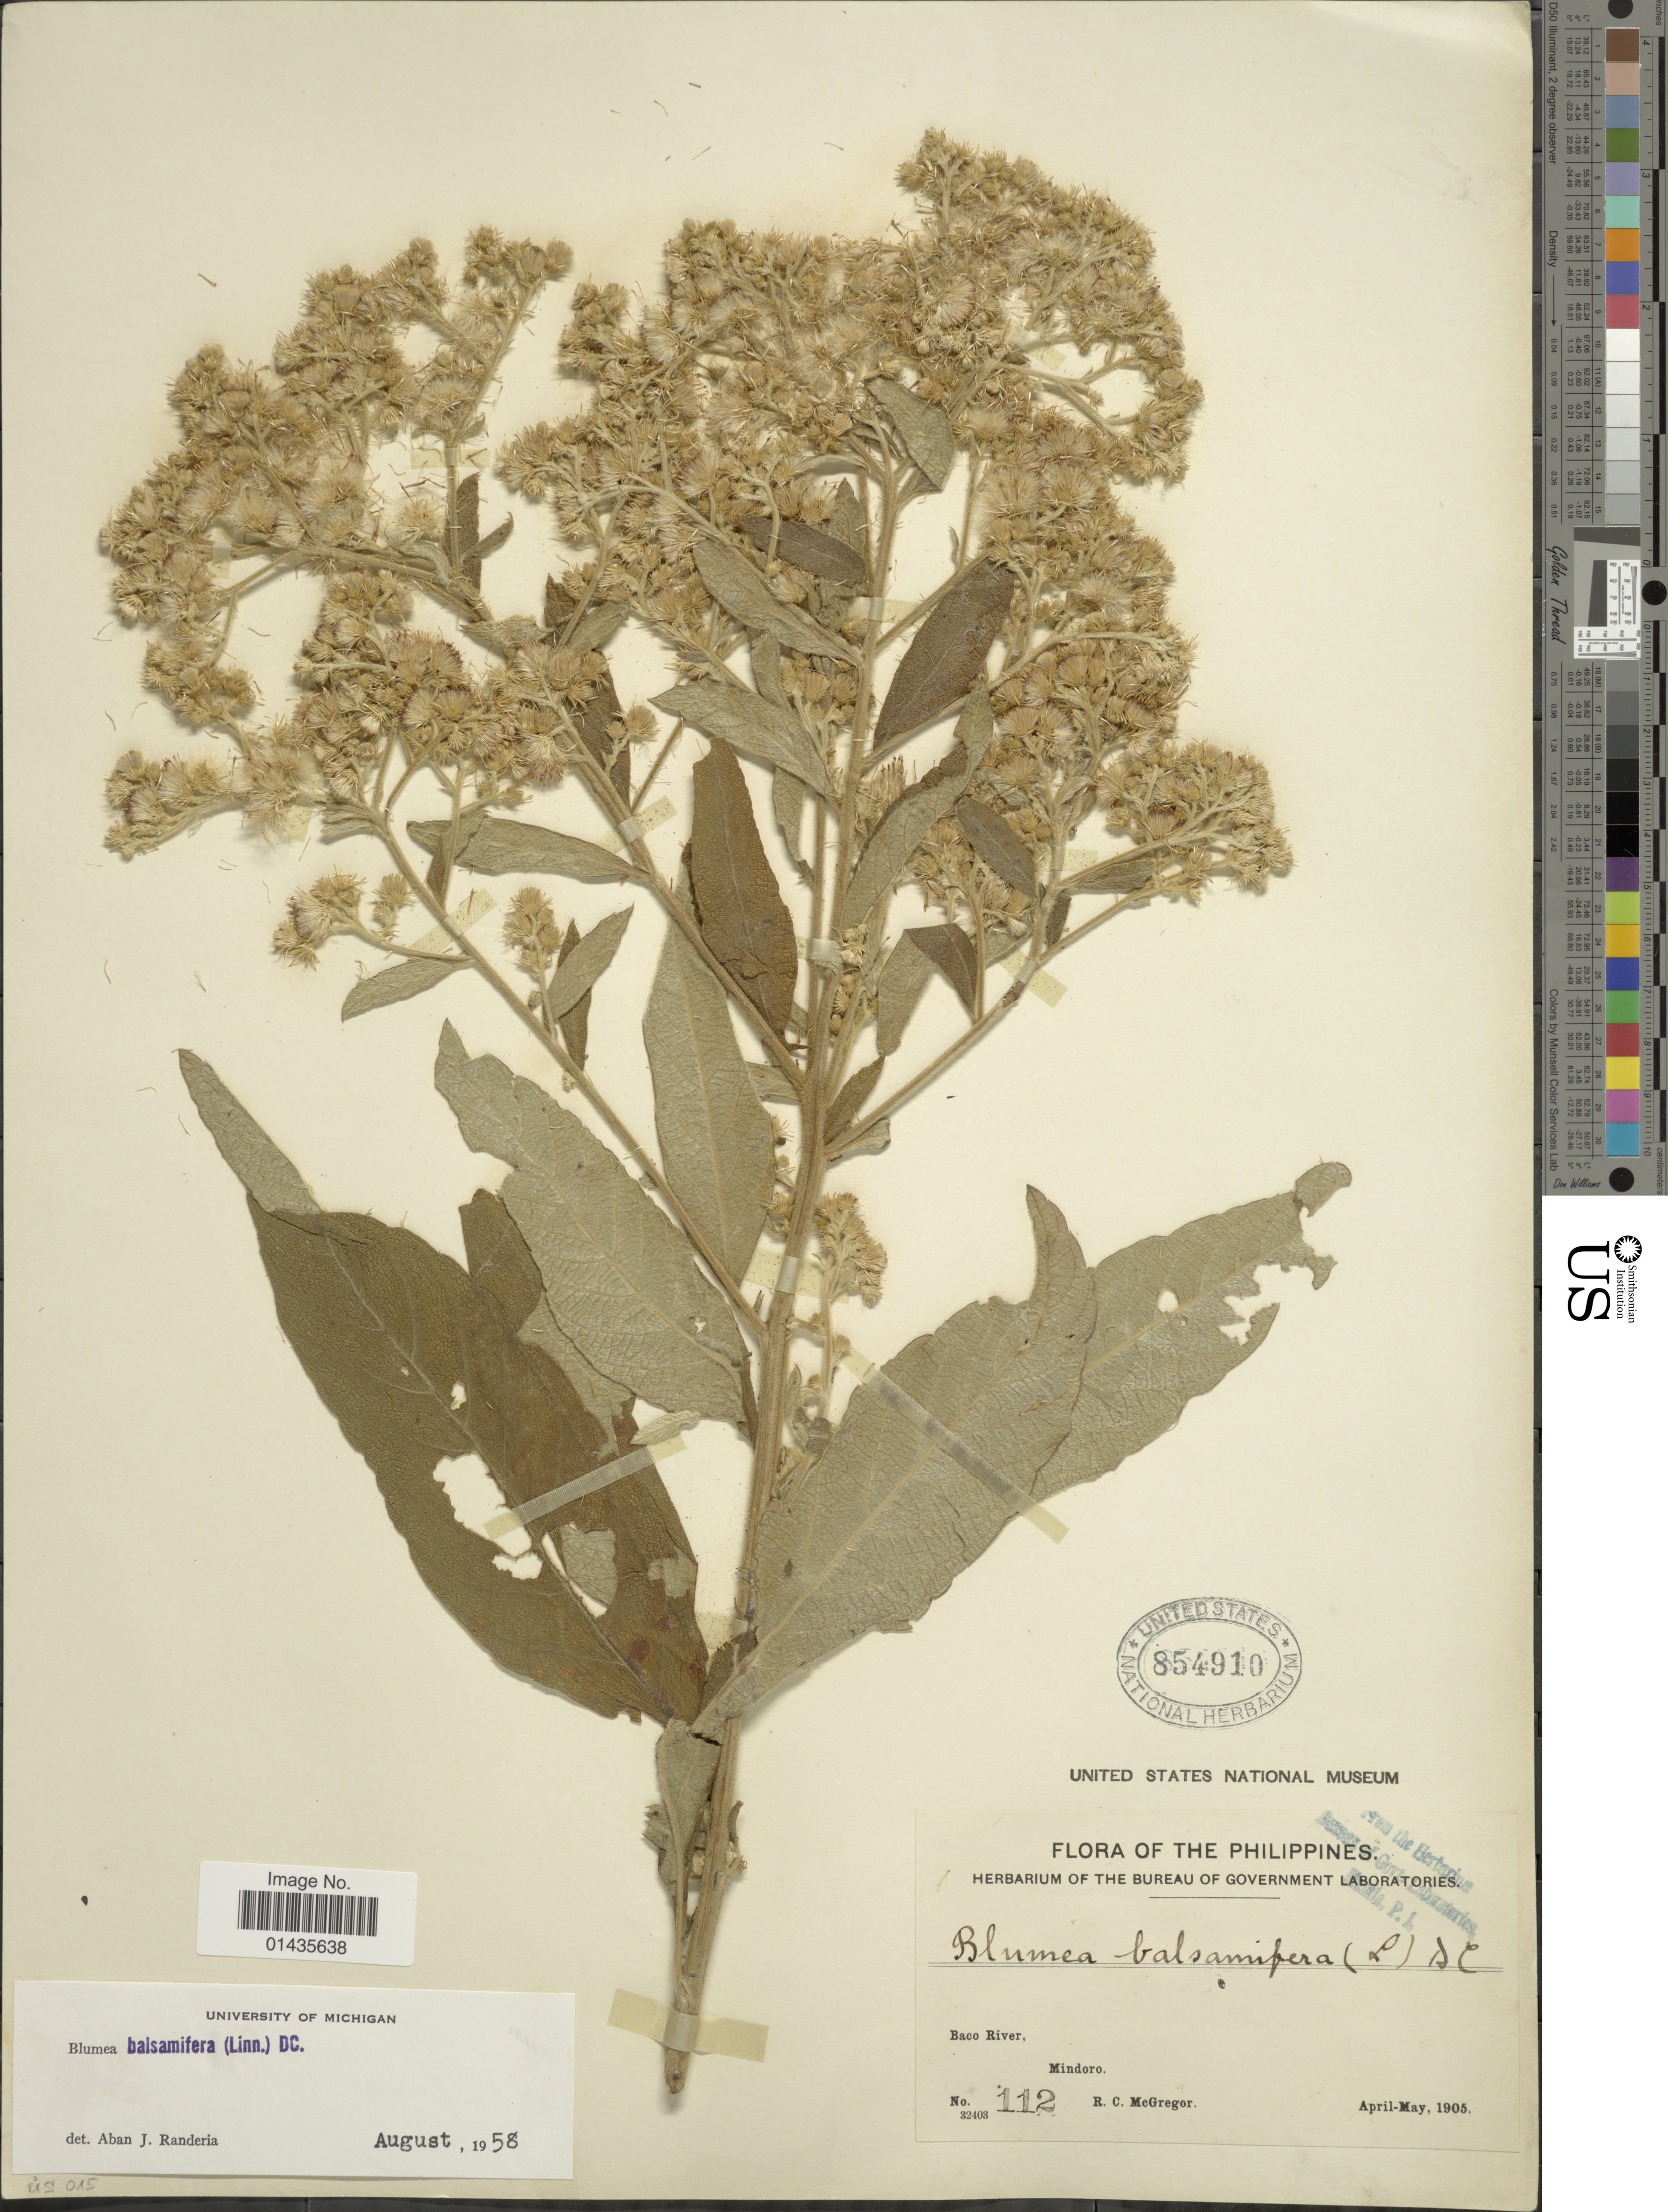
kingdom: Plantae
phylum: Tracheophyta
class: Magnoliopsida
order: Asterales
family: Asteraceae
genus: Blumea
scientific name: Blumea balsamifera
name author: (L.) DC.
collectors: R. C. McGregor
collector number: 112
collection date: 1905-04/1905-05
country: Philippines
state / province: Mimaropa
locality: Baco River, Mindoro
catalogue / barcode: US 854910